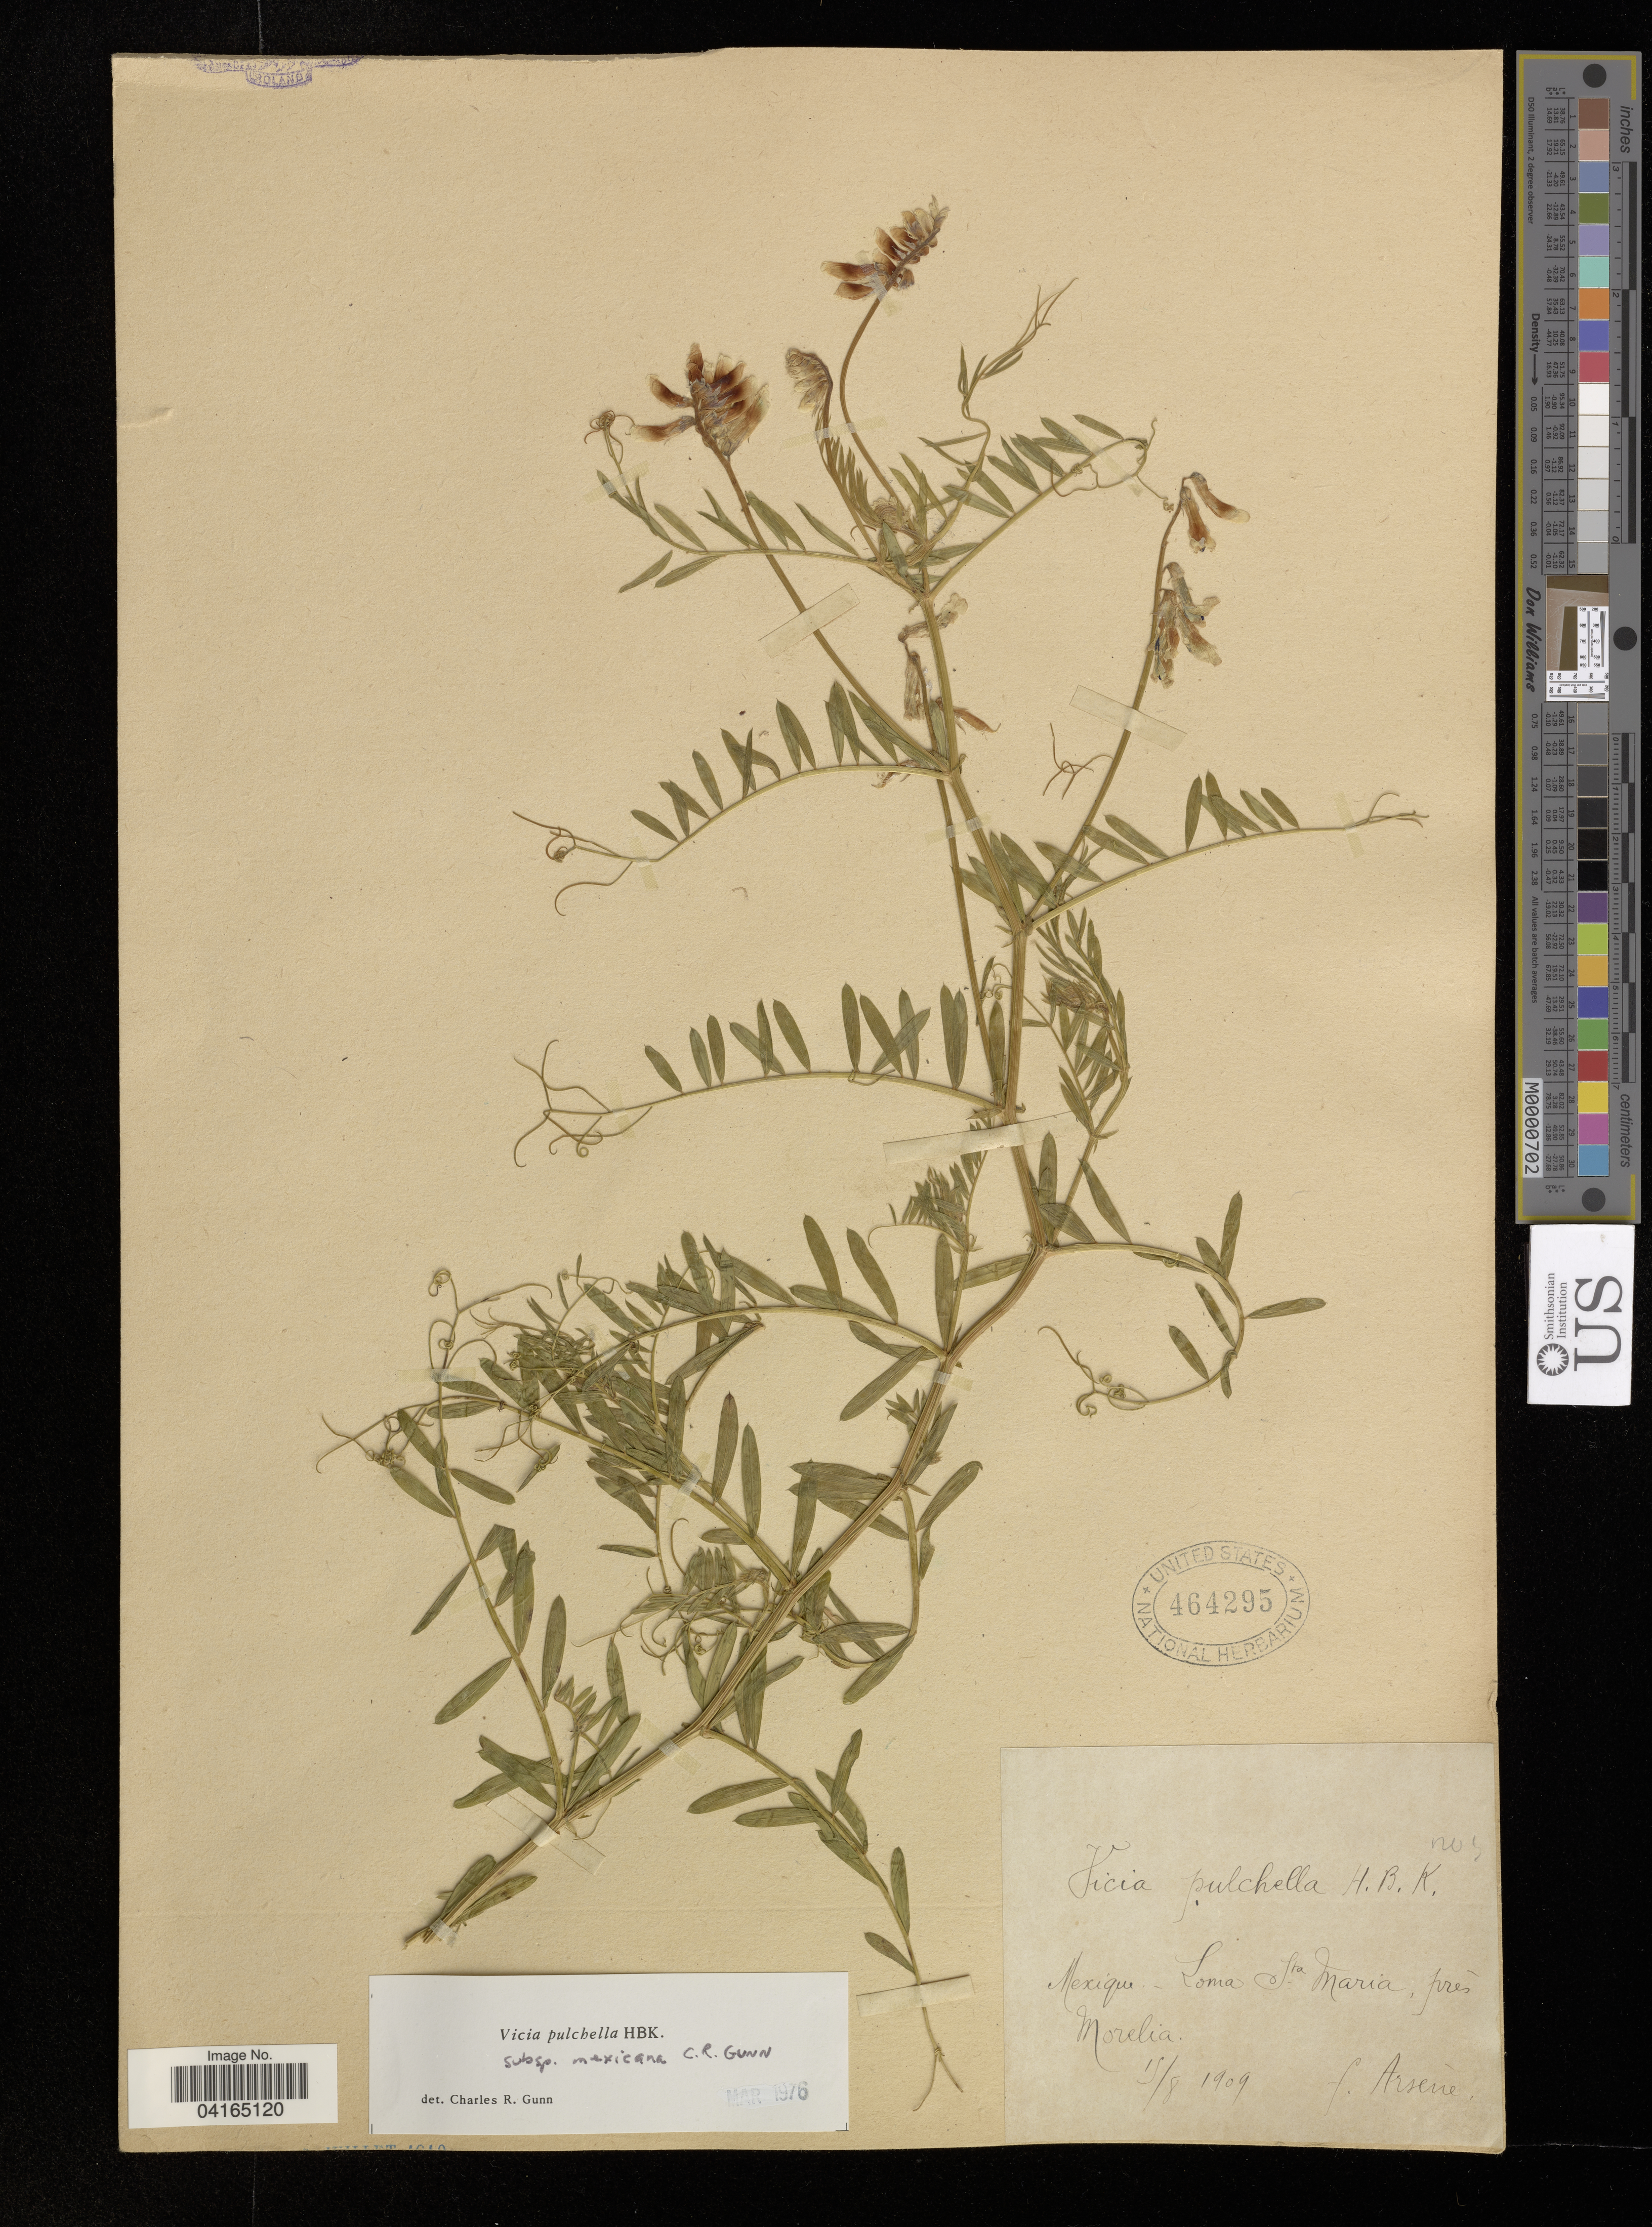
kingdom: Plantae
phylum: Tracheophyta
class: Magnoliopsida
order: Fabales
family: Fabaceae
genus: Vicia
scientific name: Vicia pulchella subsp. mexicana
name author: (Hemsl.) C.R. Gunn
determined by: Hechenleitner, Paulina, RBG Edinburgh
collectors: F. Arsène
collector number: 5*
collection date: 1909-08-15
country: Mexico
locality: Loma Sta. Maria, forés Morelia.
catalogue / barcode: US 464295